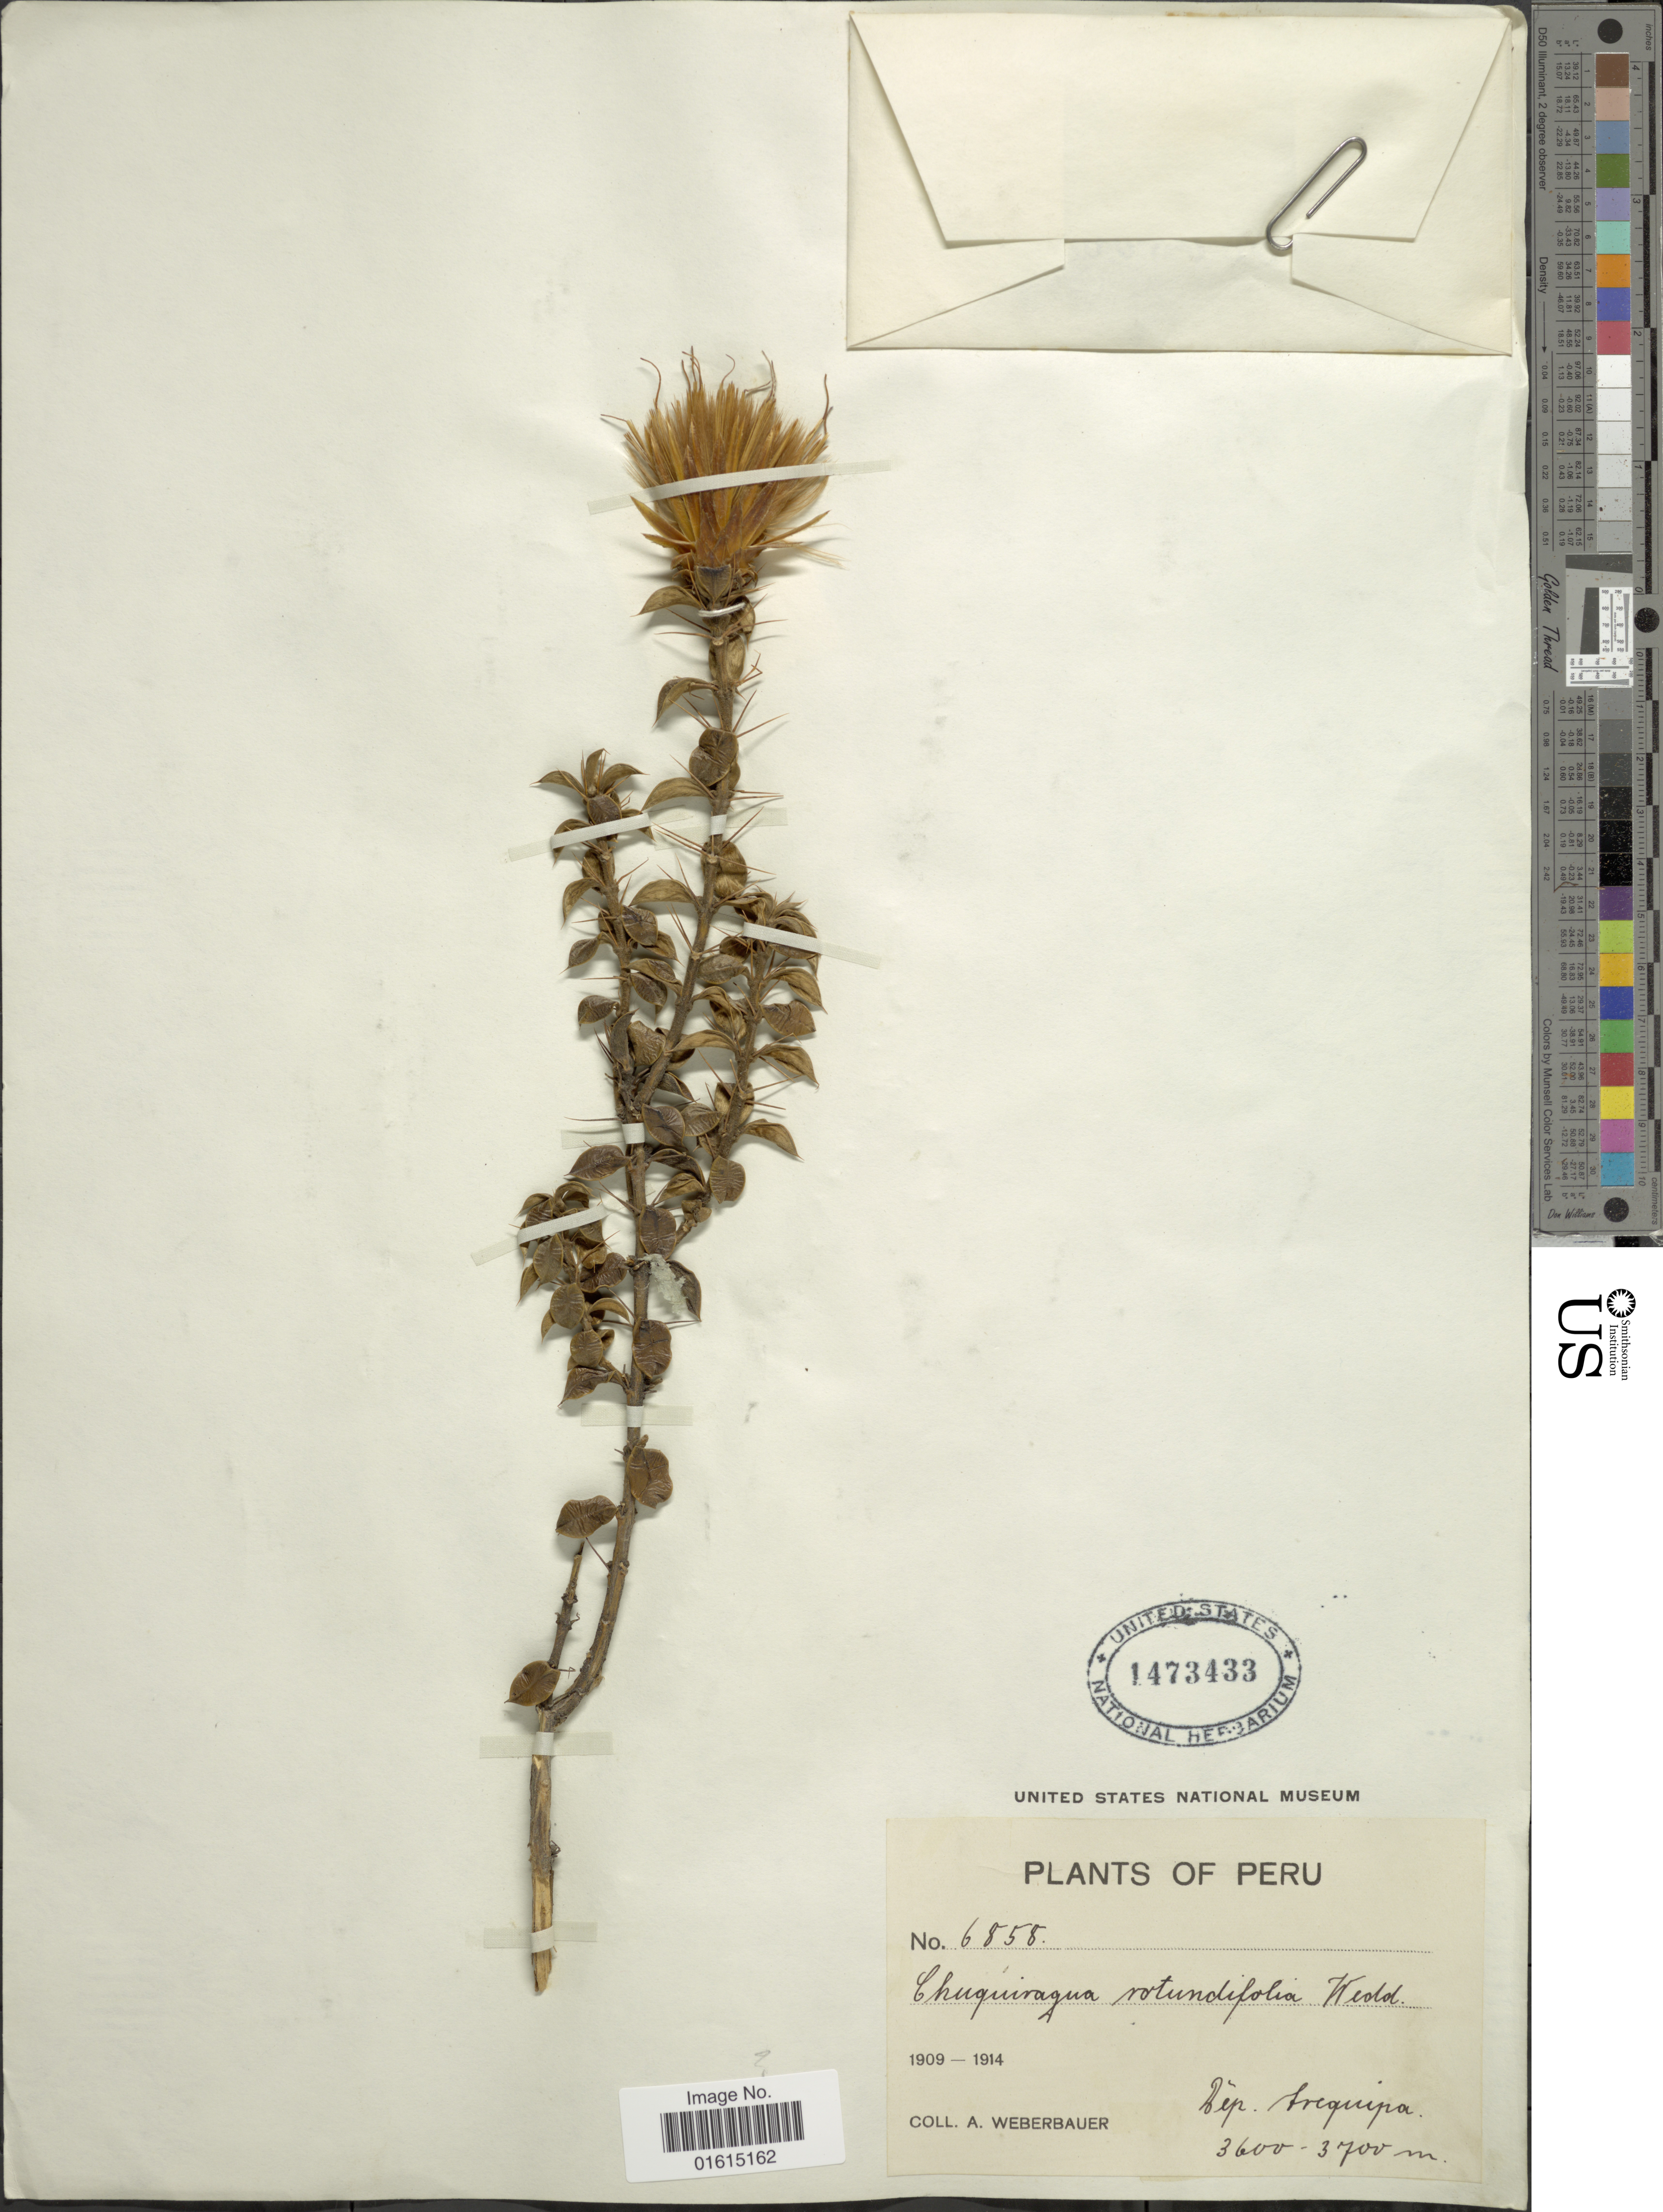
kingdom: Plantae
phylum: Tracheophyta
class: Magnoliopsida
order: Asterales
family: Asteraceae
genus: Chuquiraga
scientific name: Chuquiraga spinosa subsp. rotundifolia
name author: (Wedd.) C. Ezcurra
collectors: A. Weberbauer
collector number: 6858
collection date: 1909/1914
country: Peru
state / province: Arequipa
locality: Dep. Arequipa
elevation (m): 3600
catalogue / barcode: US 1473433